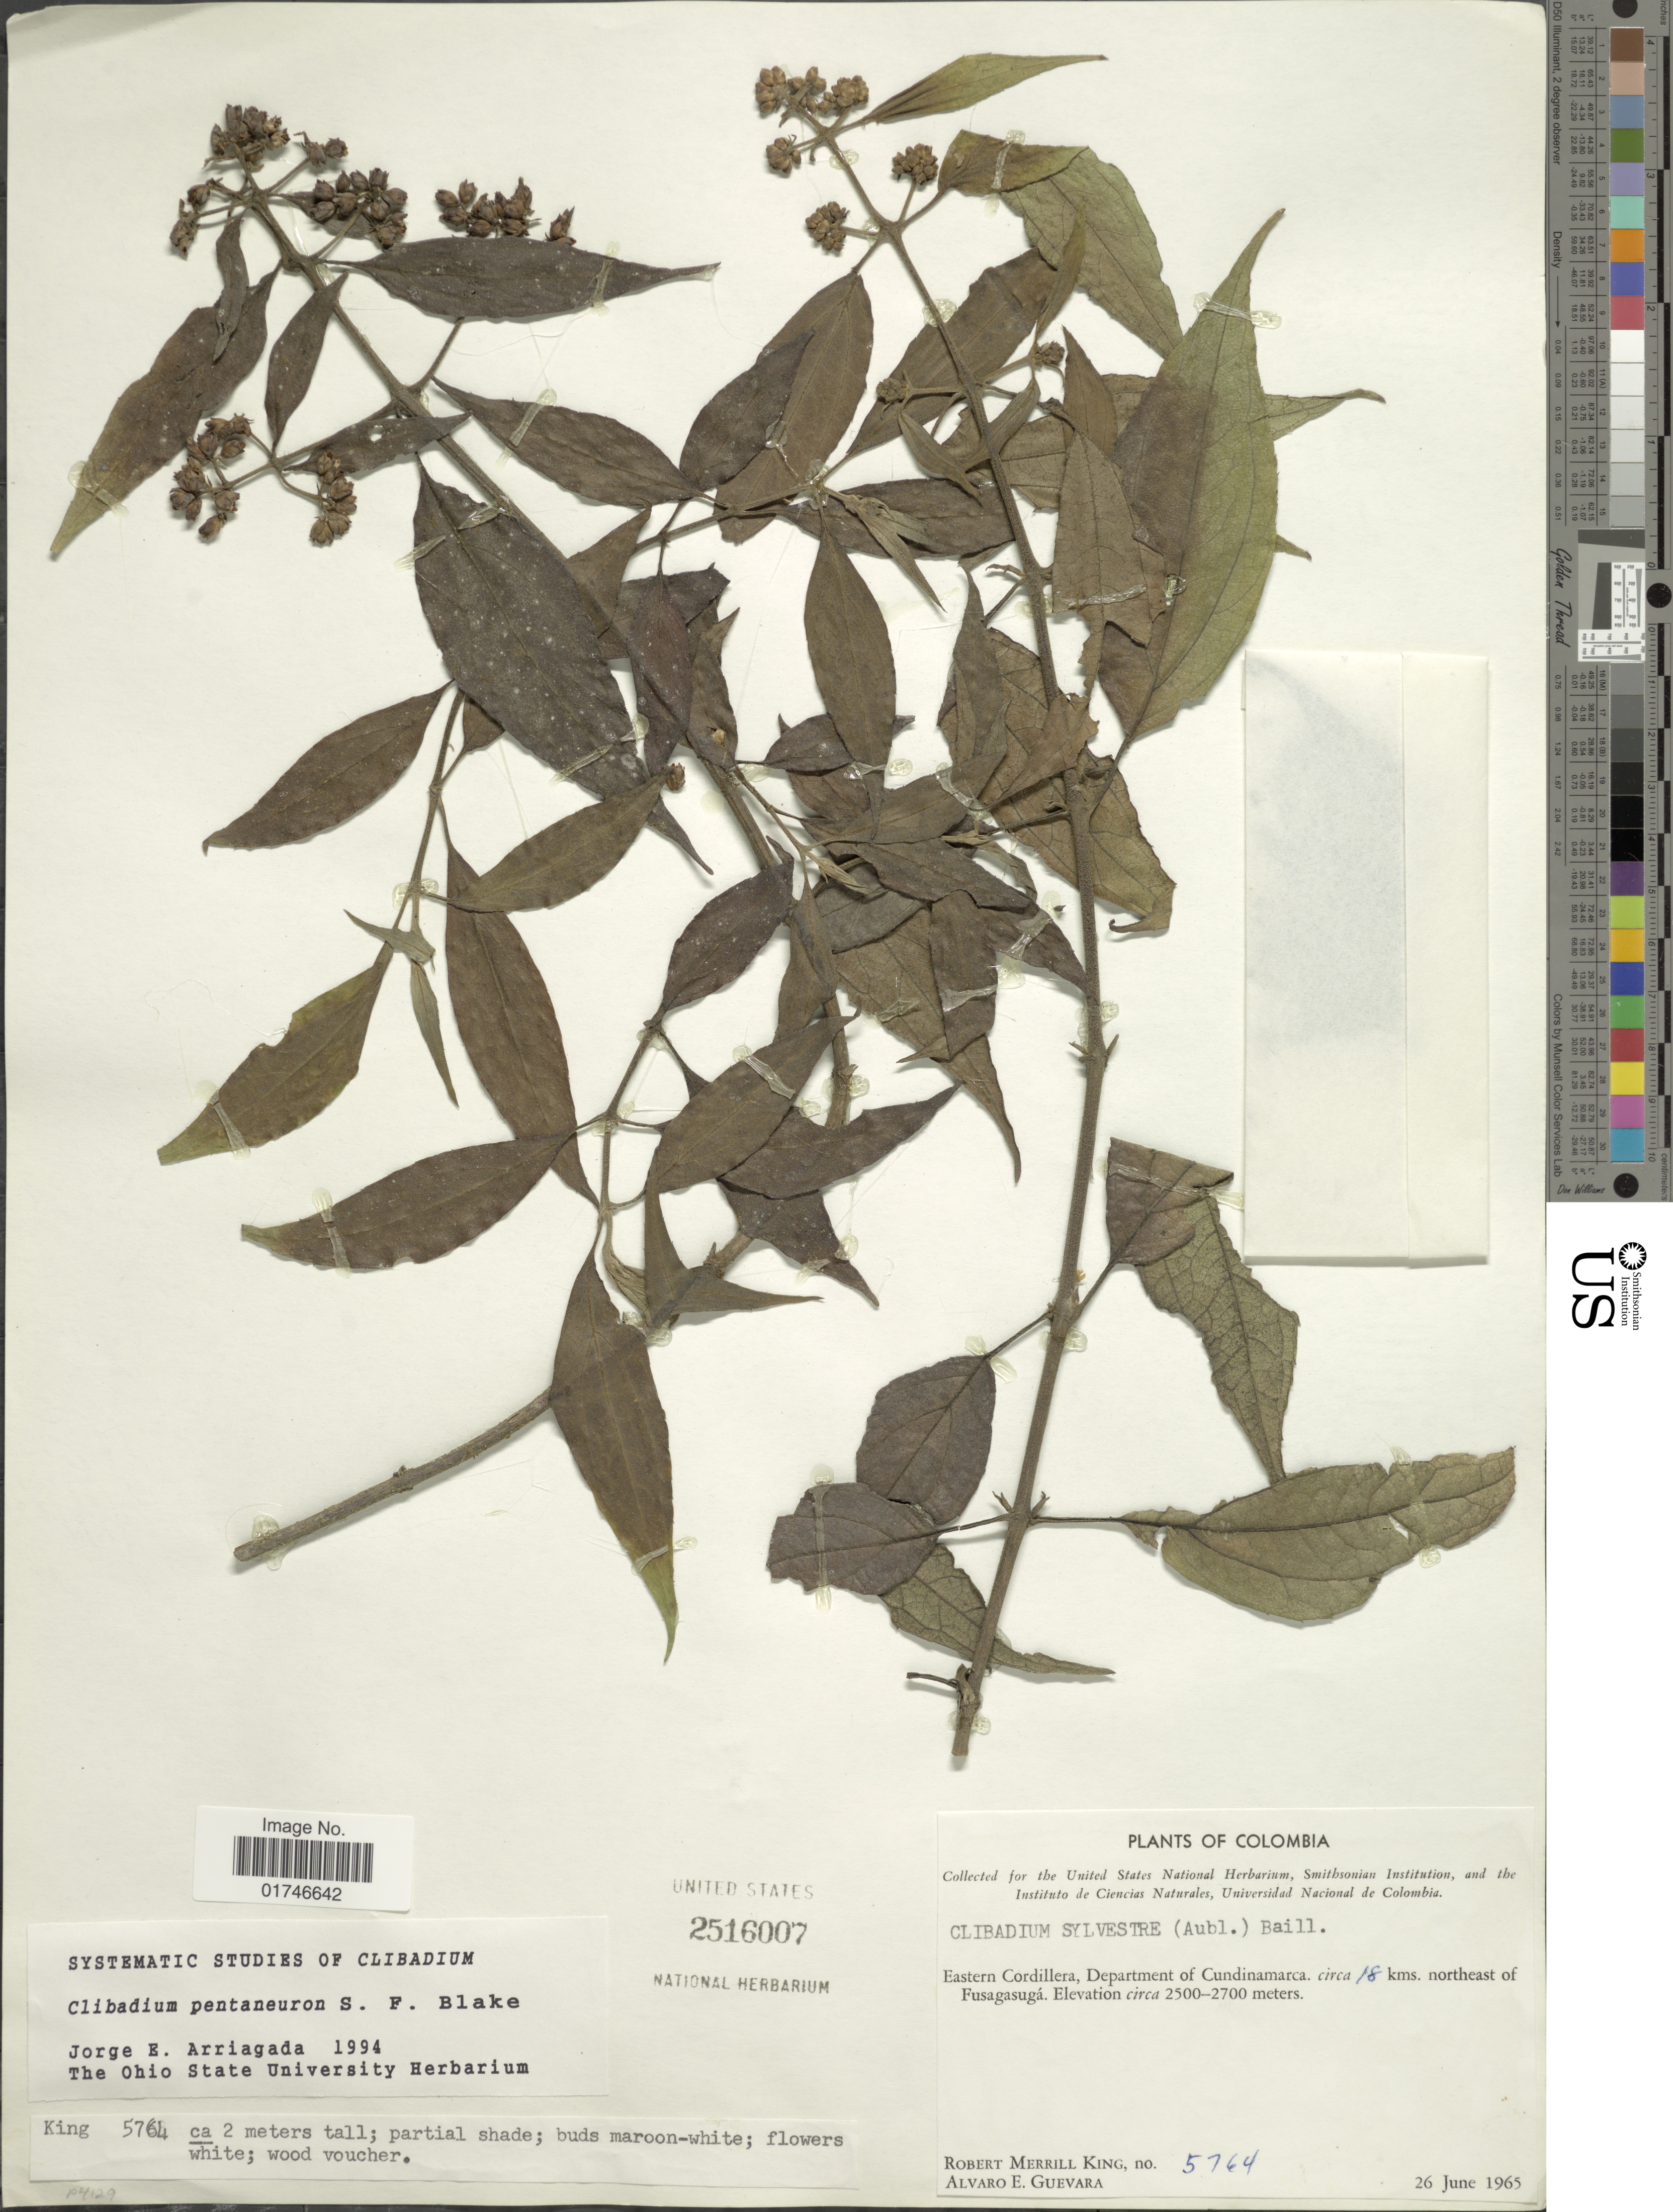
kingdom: Plantae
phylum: Tracheophyta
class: Magnoliopsida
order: Asterales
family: Asteraceae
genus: Clibadium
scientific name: Clibadium pileorubrum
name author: Cuatrec.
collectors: R. M. King & A. E. Guevara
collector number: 5764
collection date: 1965-06-26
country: Colombia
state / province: Cundinamarca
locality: Eastern Cordillera, circa 18 kms northeast of Fusagasuga.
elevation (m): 2500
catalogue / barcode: US 2516007